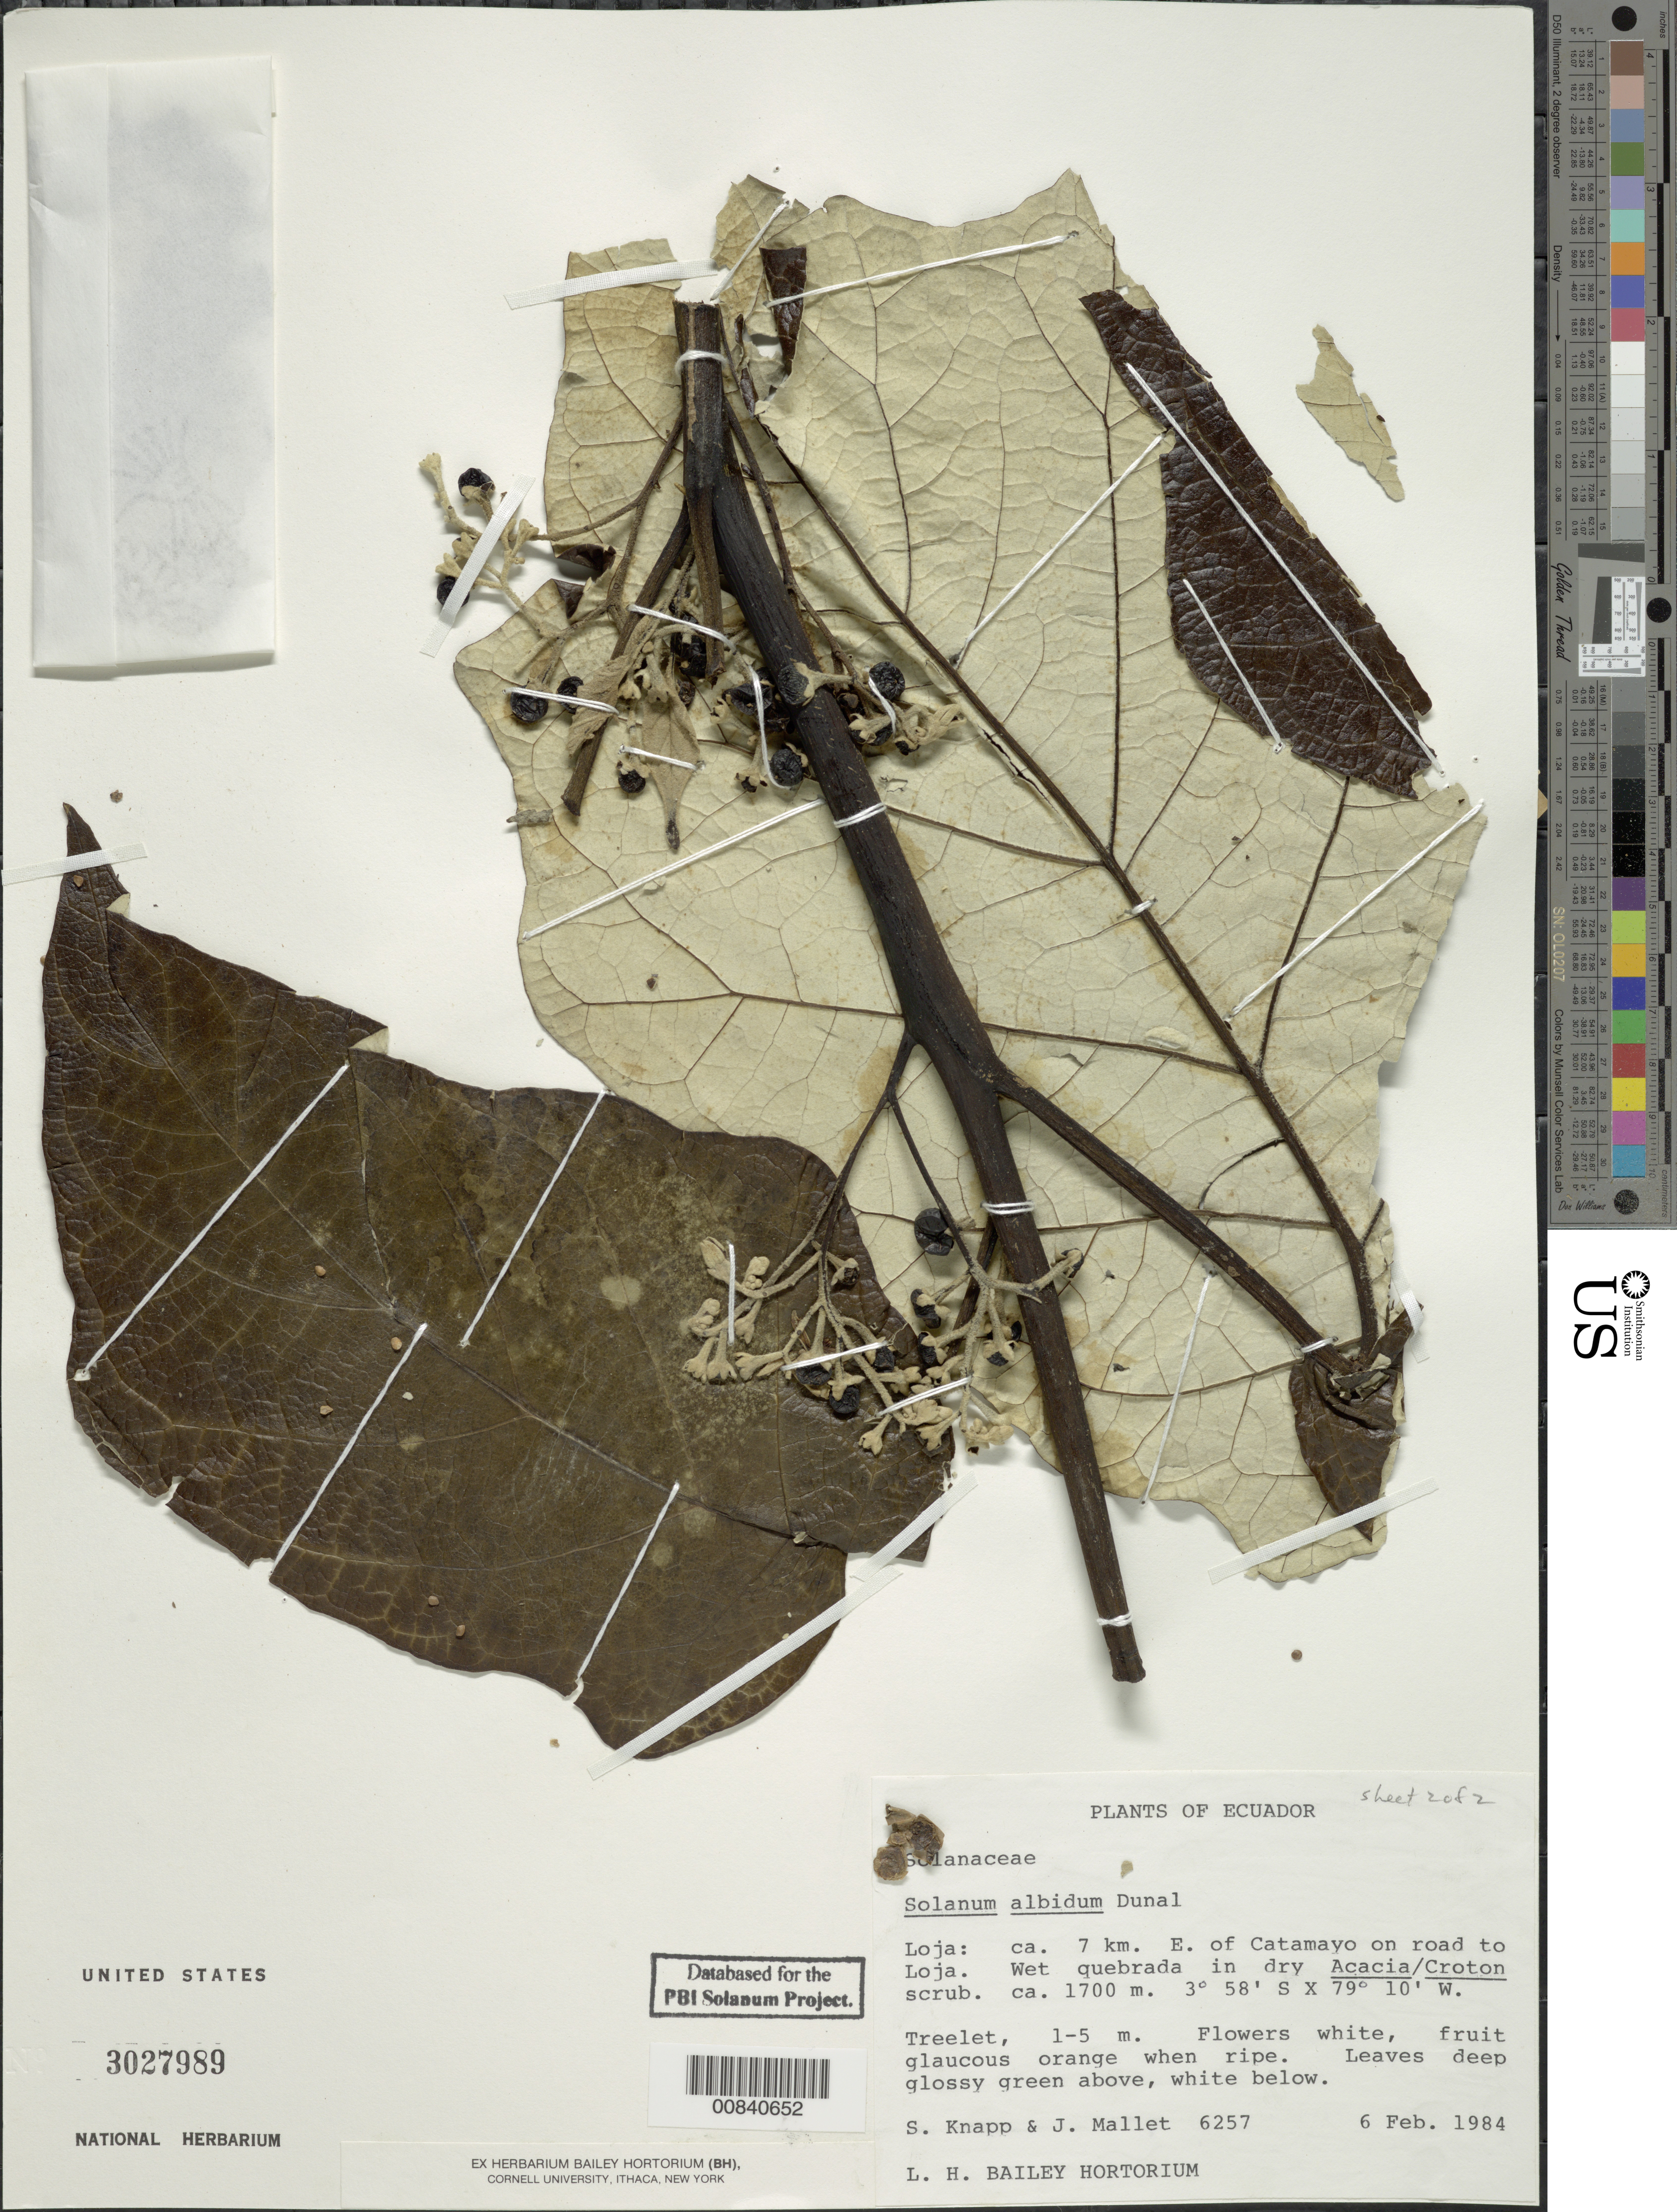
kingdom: Plantae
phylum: Tracheophyta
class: Magnoliopsida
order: Solanales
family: Solanaceae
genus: Solanum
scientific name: Solanum albidum Dunal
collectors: S. Knapp & J. Mallet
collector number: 6257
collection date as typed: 6 Feb 1984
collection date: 1984-02-06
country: Ecuador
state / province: Loja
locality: ca. 7 km, E of Catamayo on road to Loja.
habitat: Wet quebrada in dry Acacia/ Croton scrub.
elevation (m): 1700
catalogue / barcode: US 3027989